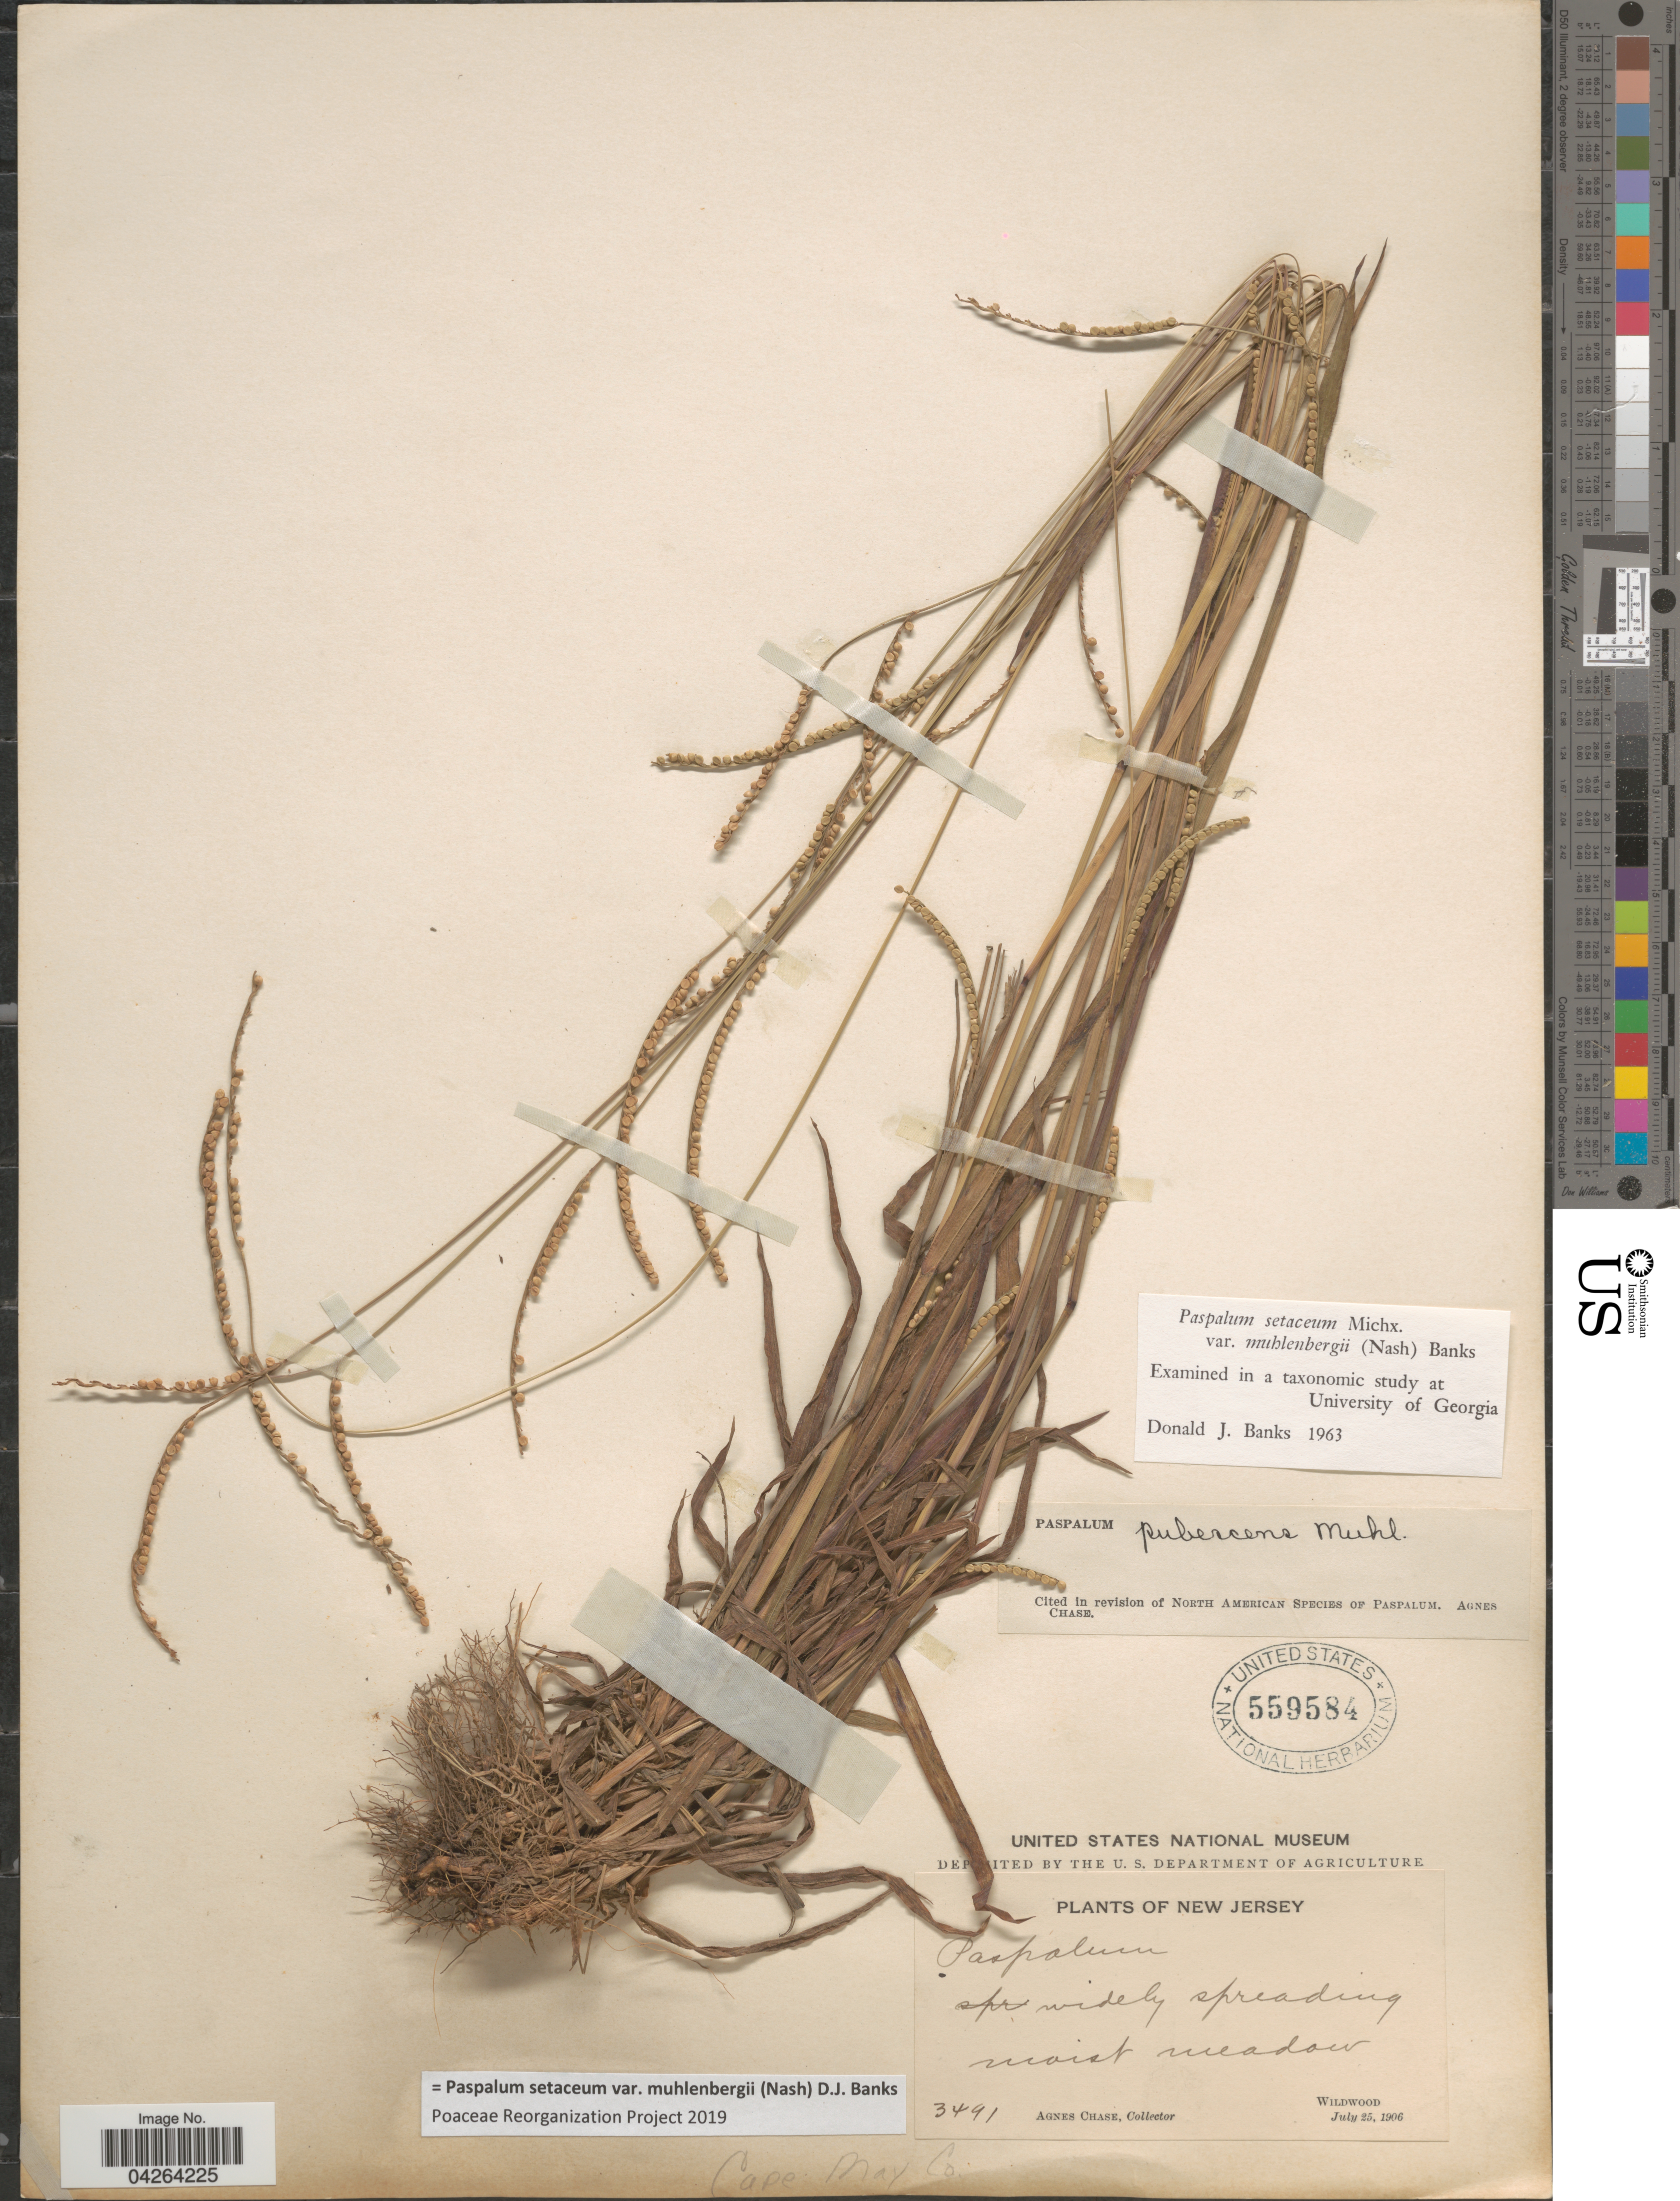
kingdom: Plantae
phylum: Tracheophyta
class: Liliopsida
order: Poales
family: Poaceae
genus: Paspalum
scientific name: Paspalum setaceum var. muhlenbergii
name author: (Nash) D.J. Banks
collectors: A. Chase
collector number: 3491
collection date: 1906-07-25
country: United States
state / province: New Jersey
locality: Wildwood. Cape May Co.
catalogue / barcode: US 559584